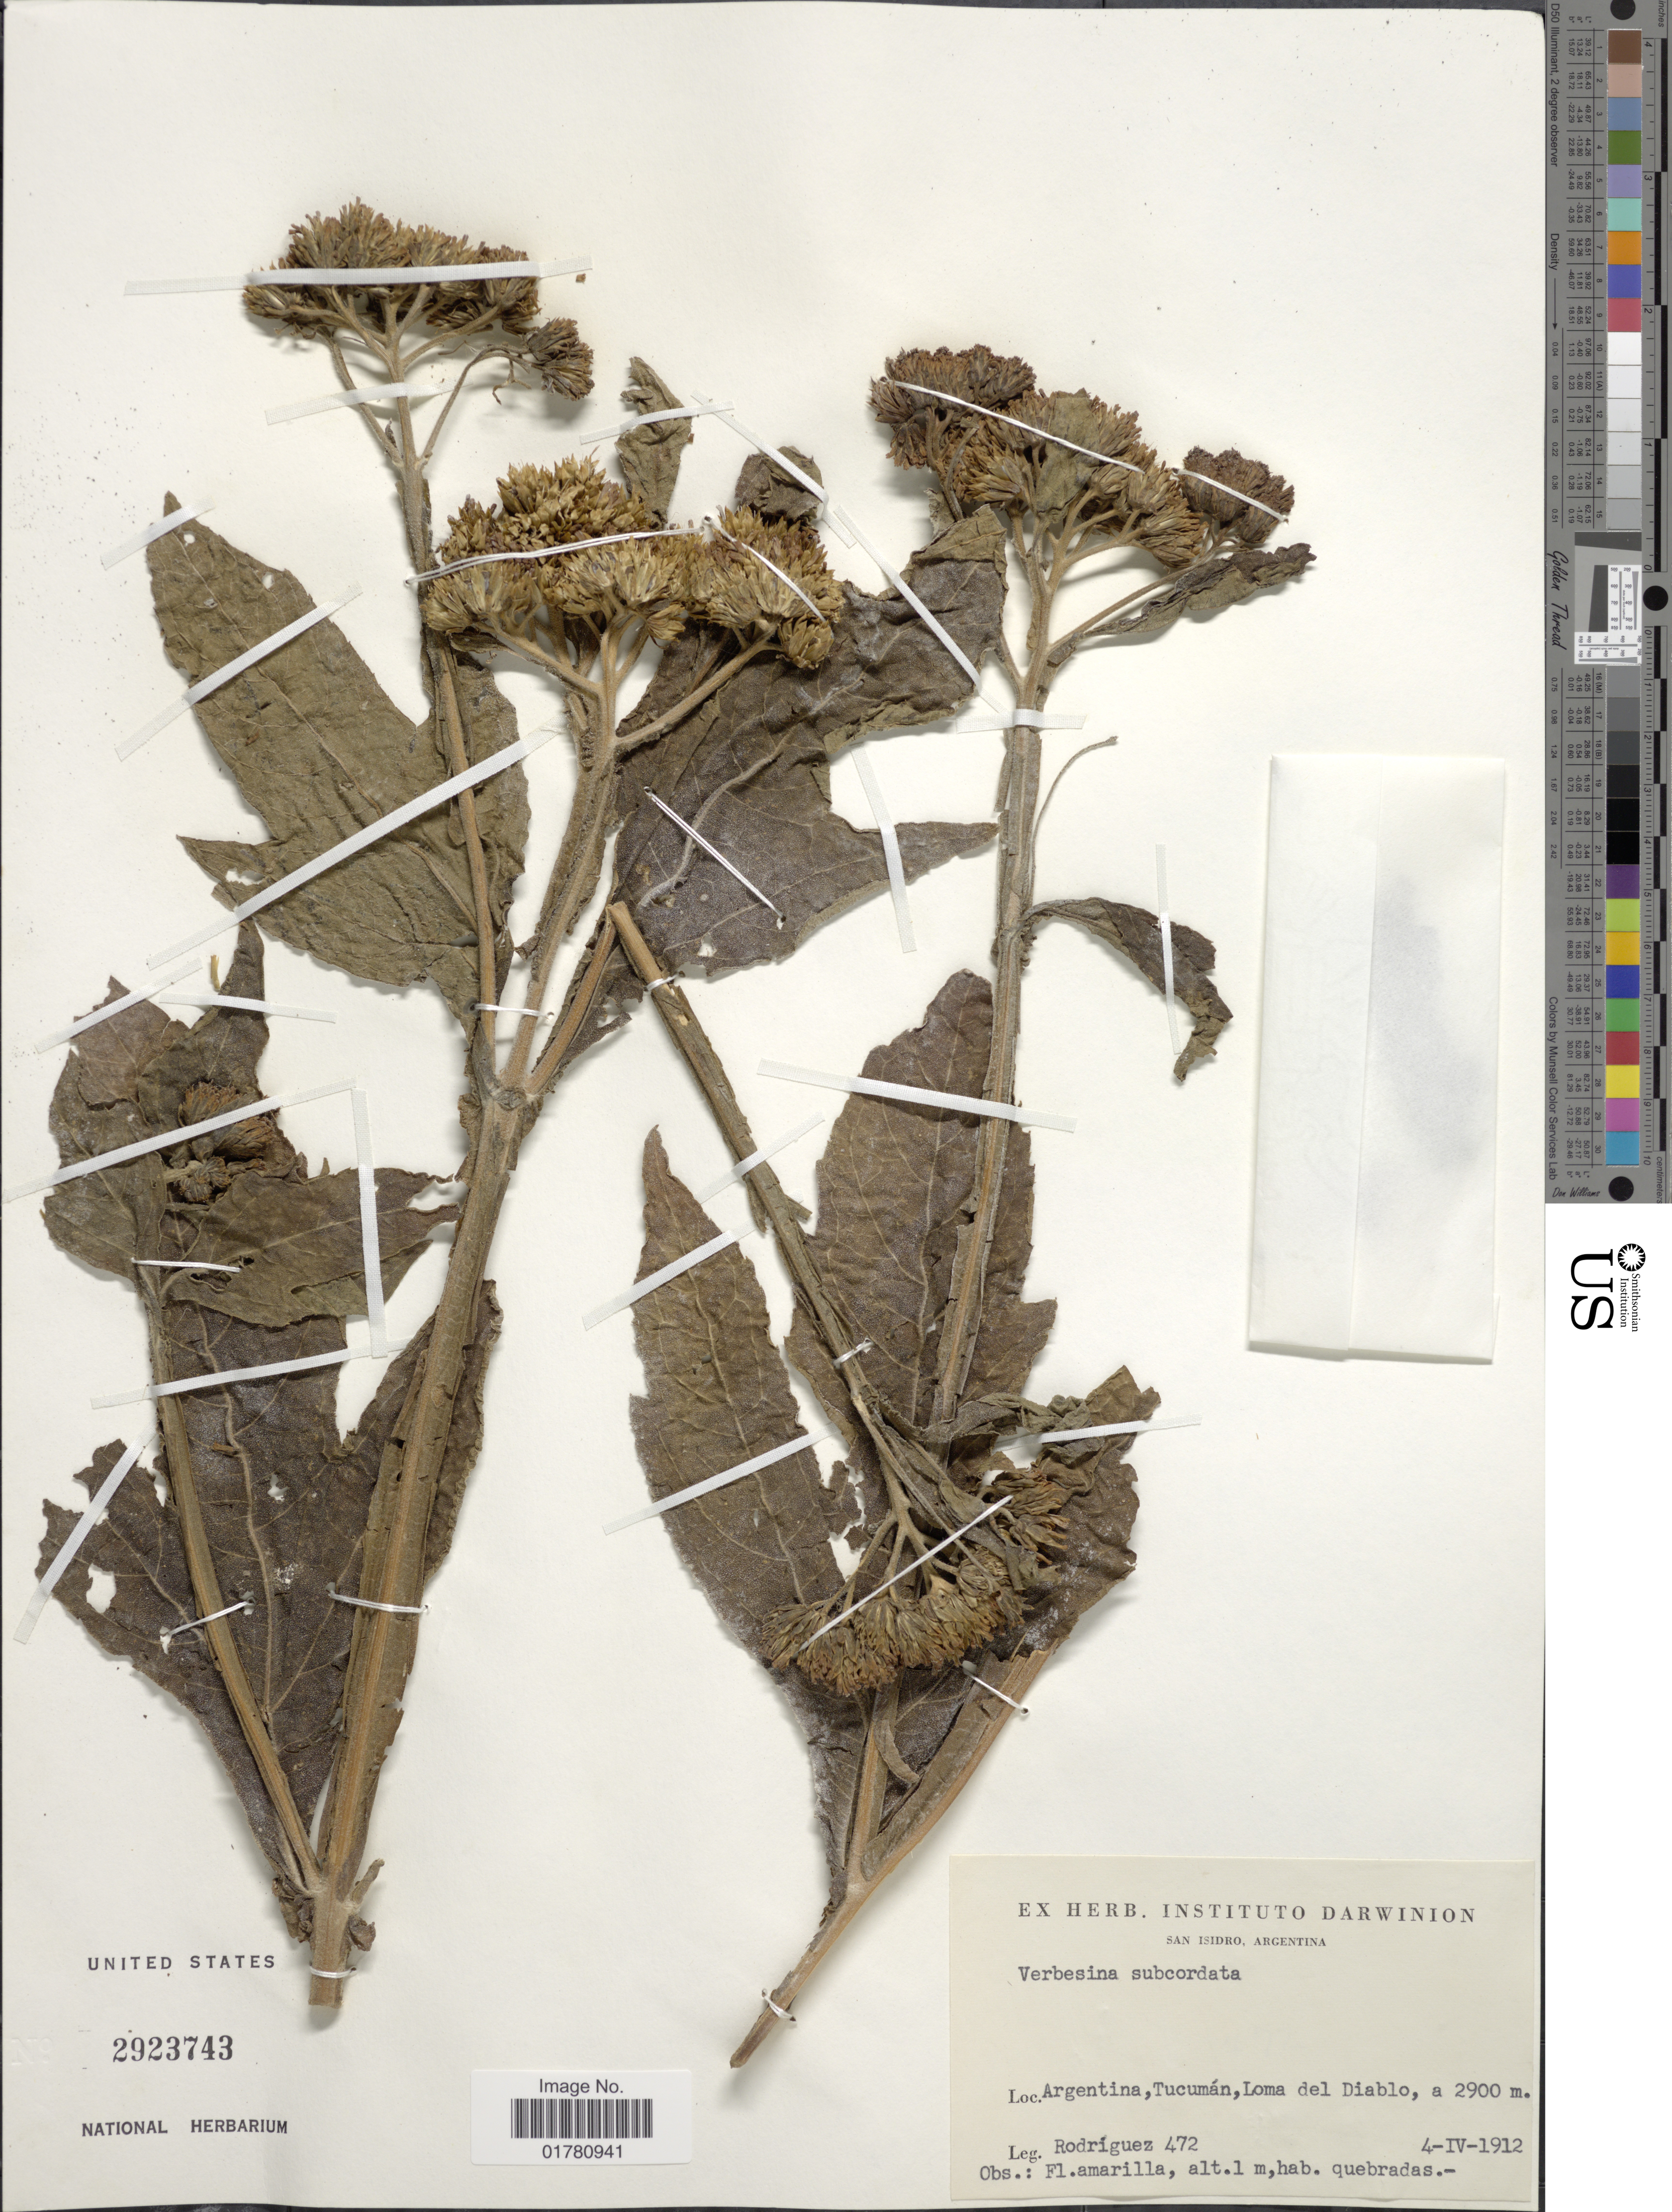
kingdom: Plantae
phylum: Tracheophyta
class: Magnoliopsida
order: Asterales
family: Asteraceae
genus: Verbesina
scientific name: Verbesina lilloi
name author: S.F. Blake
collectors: Rodriguez, --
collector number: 472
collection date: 1912-04-04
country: Argentina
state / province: Tucuman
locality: Loma del Diablo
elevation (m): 2900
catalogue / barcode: US 2923743